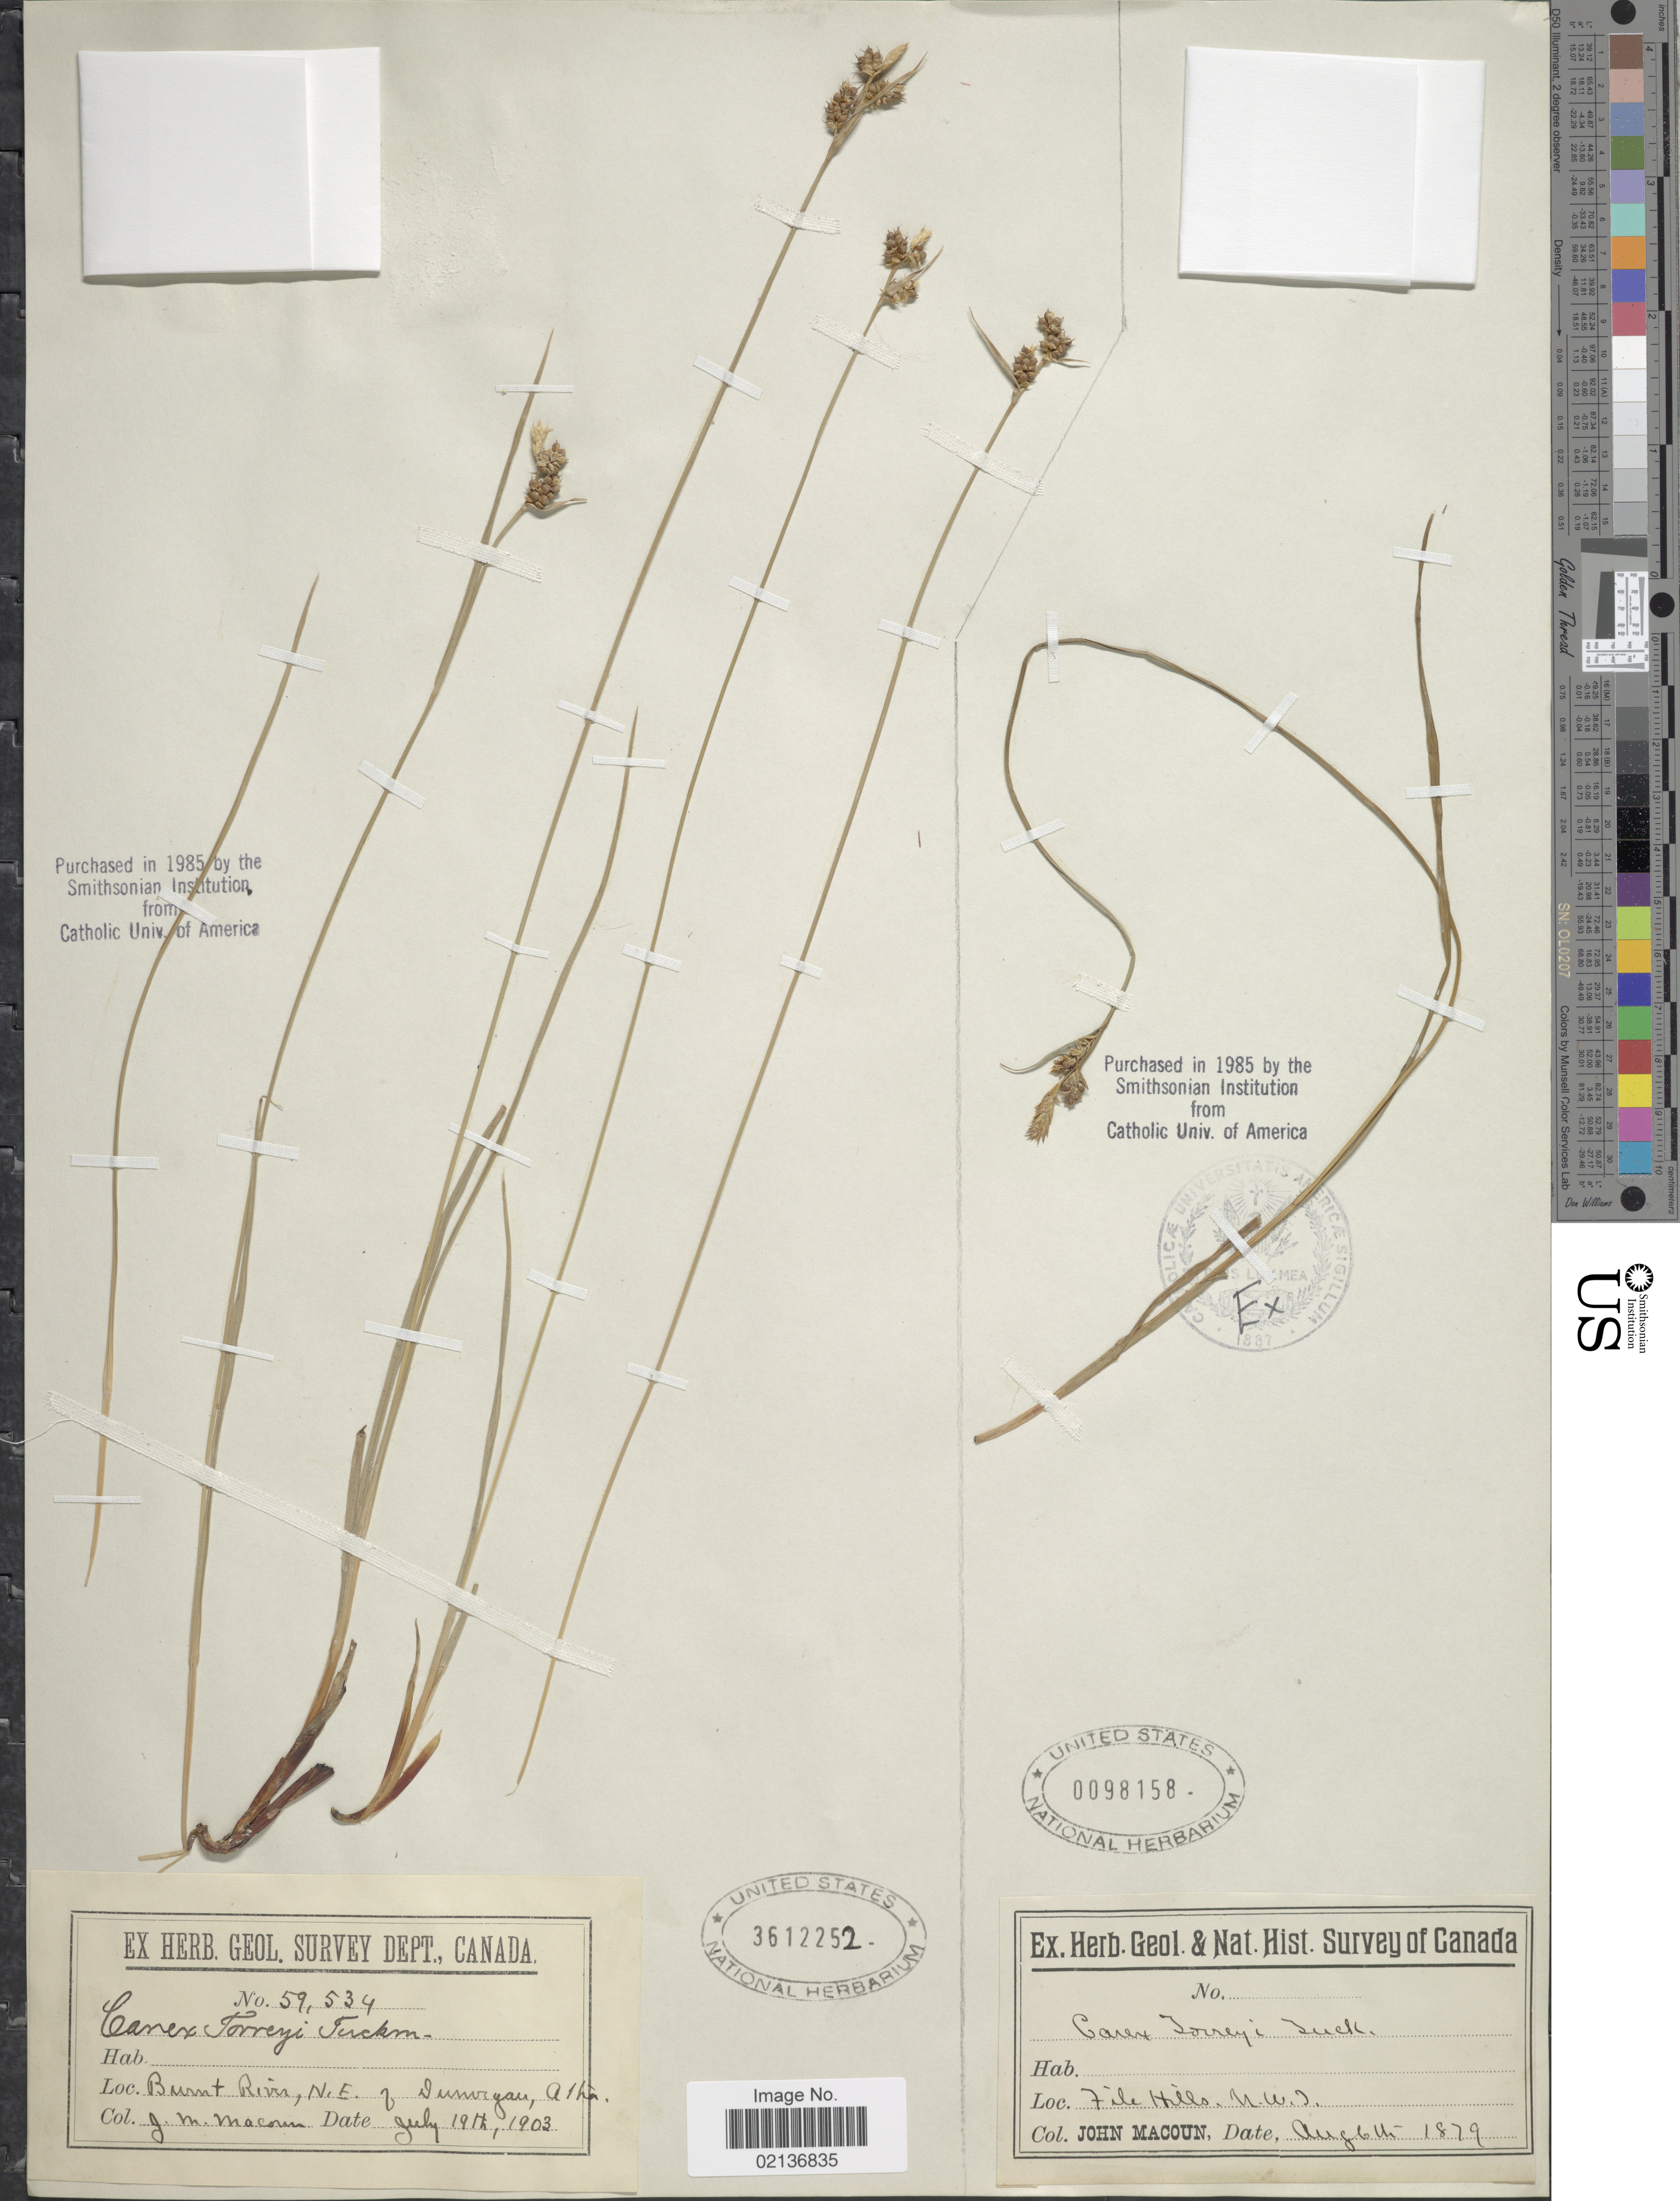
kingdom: Plantae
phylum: Tracheophyta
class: Liliopsida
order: Poales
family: Cyperaceae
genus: Carex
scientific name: Carex torreyi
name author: Tuck.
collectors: J. Macoun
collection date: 1879-08-06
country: Canada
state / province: Northwest Territories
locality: File Hills, N.W.T.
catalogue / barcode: US 98158-2